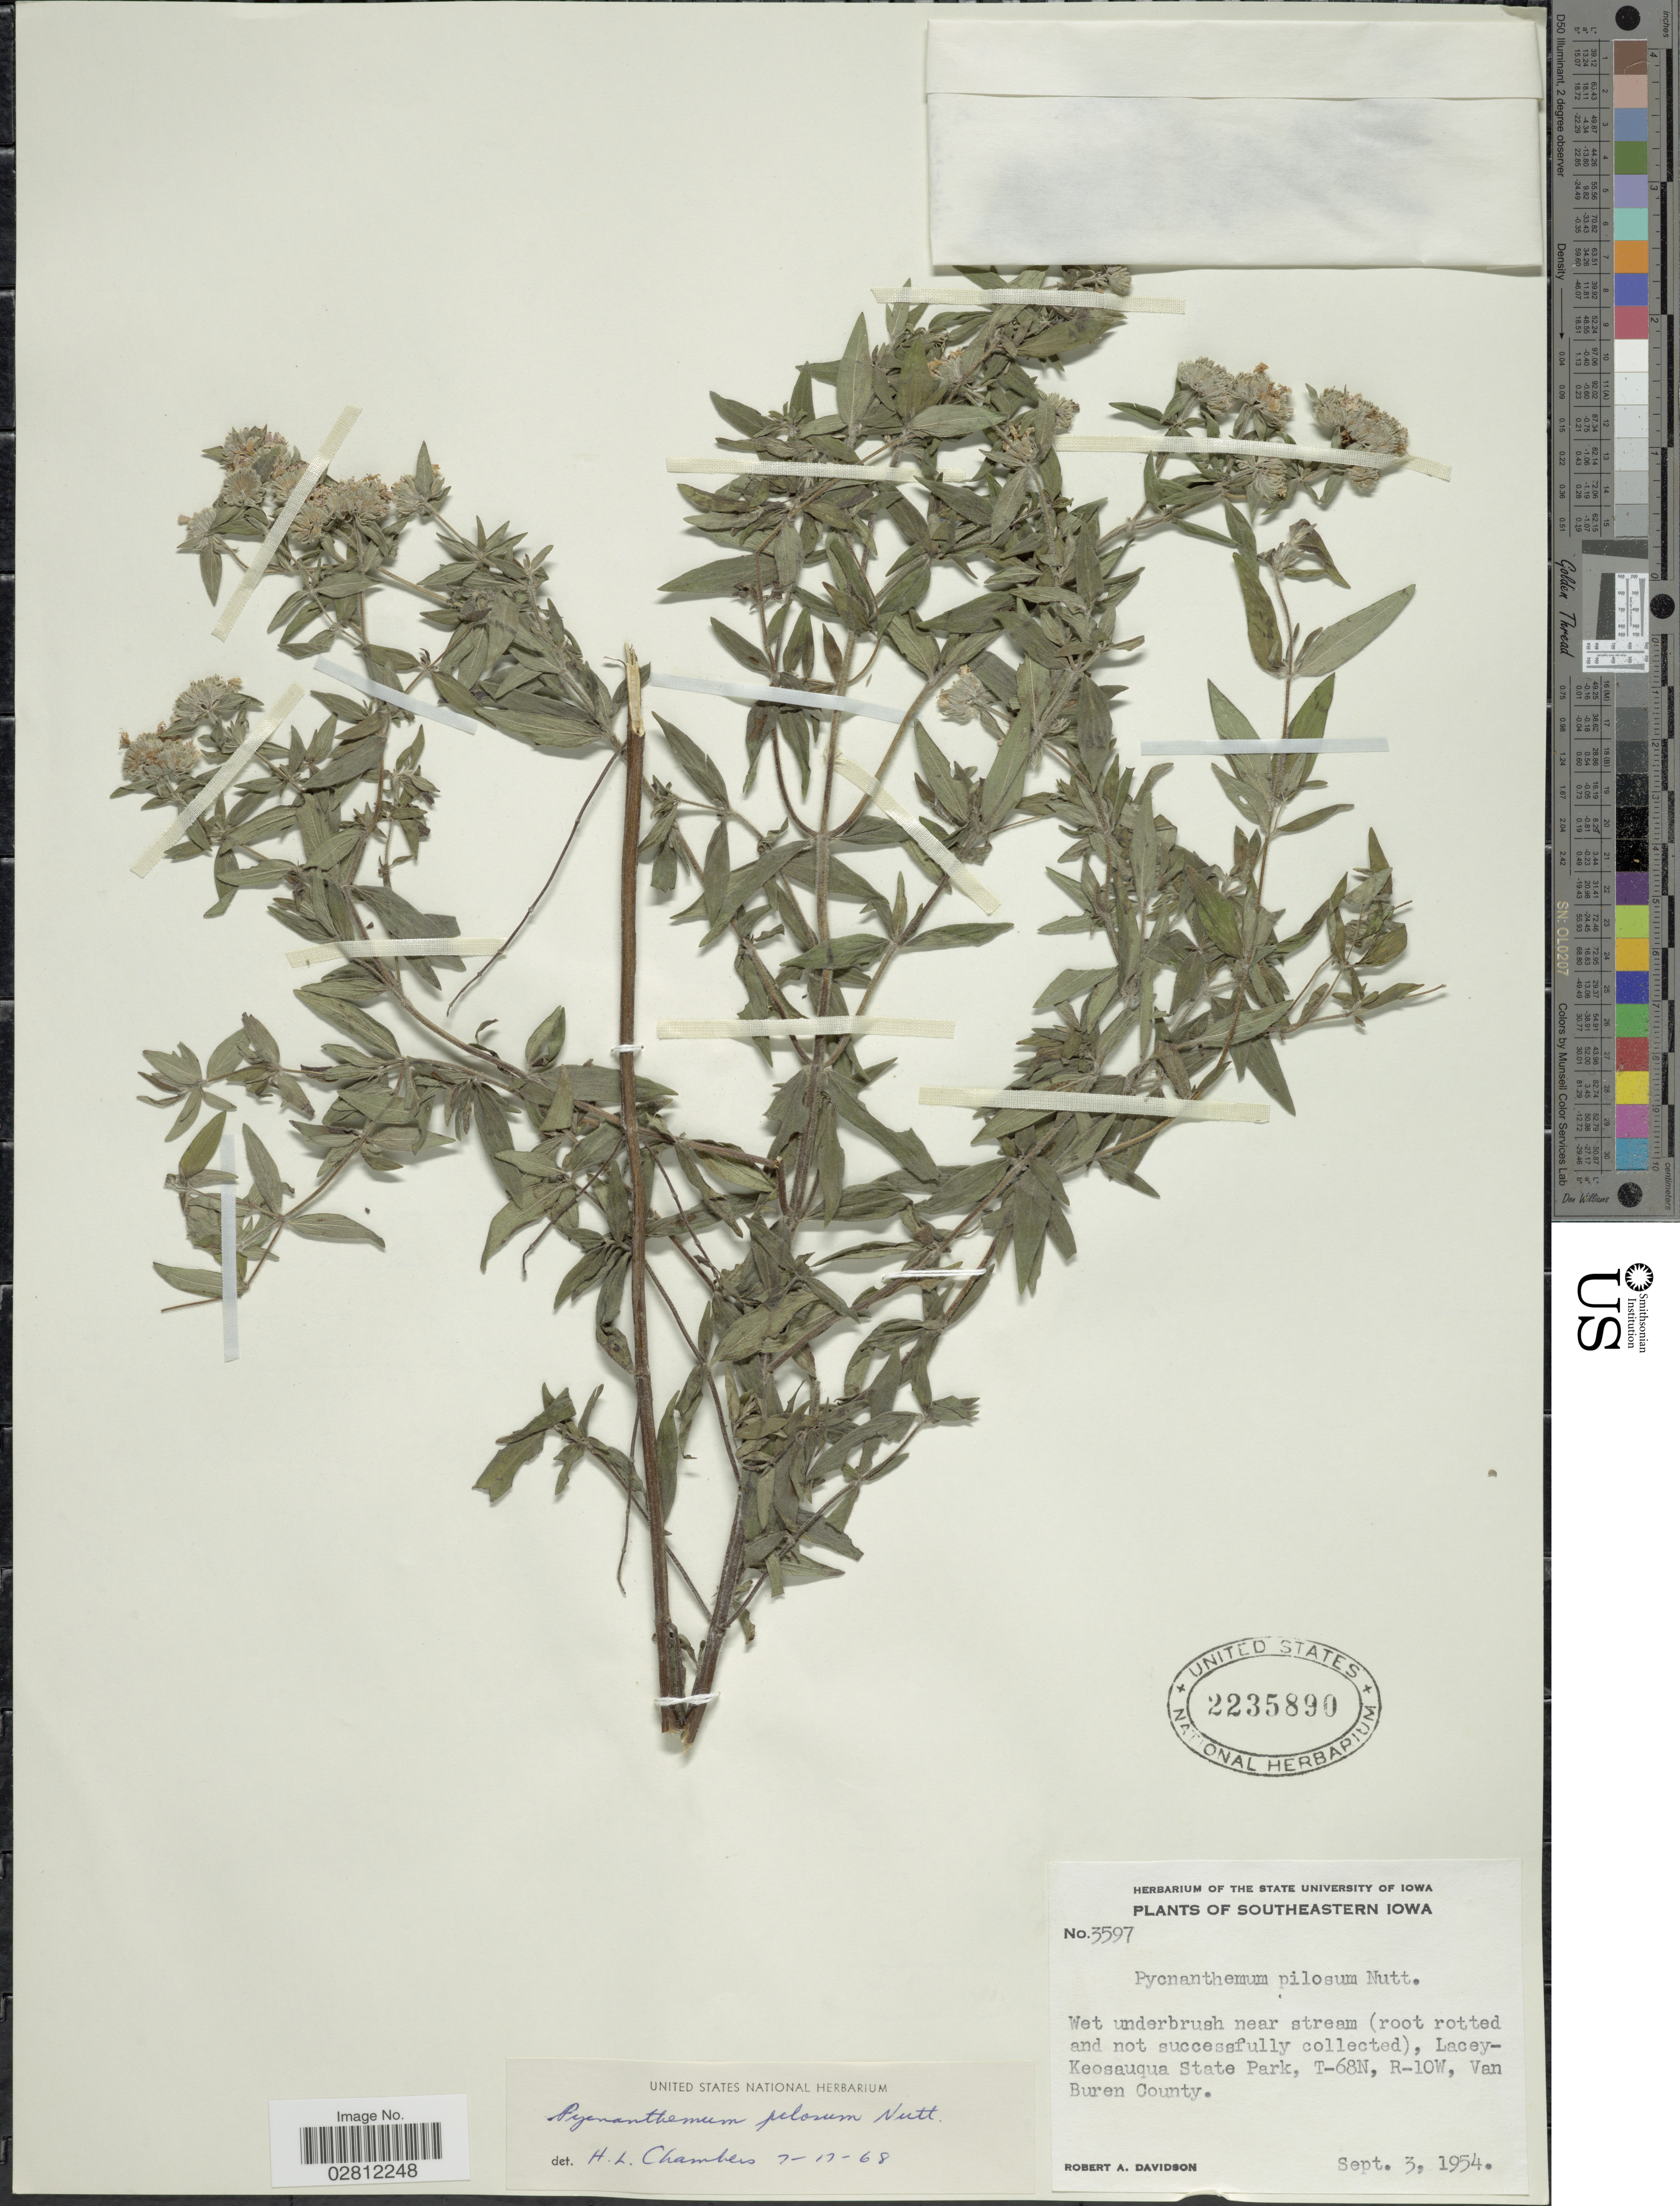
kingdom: Plantae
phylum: Tracheophyta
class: Magnoliopsida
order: Lamiales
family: Lamiaceae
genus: Pycnanthemum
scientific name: Pycnanthemum pilosum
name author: Nutt.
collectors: R. A. Davidson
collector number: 3597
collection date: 1954-09-03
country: United States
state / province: Iowa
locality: Southeastern Iowa, Lacey-Keosauqua State Park, T-68N, R-10W, Van Buren County.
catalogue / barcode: US 2235890